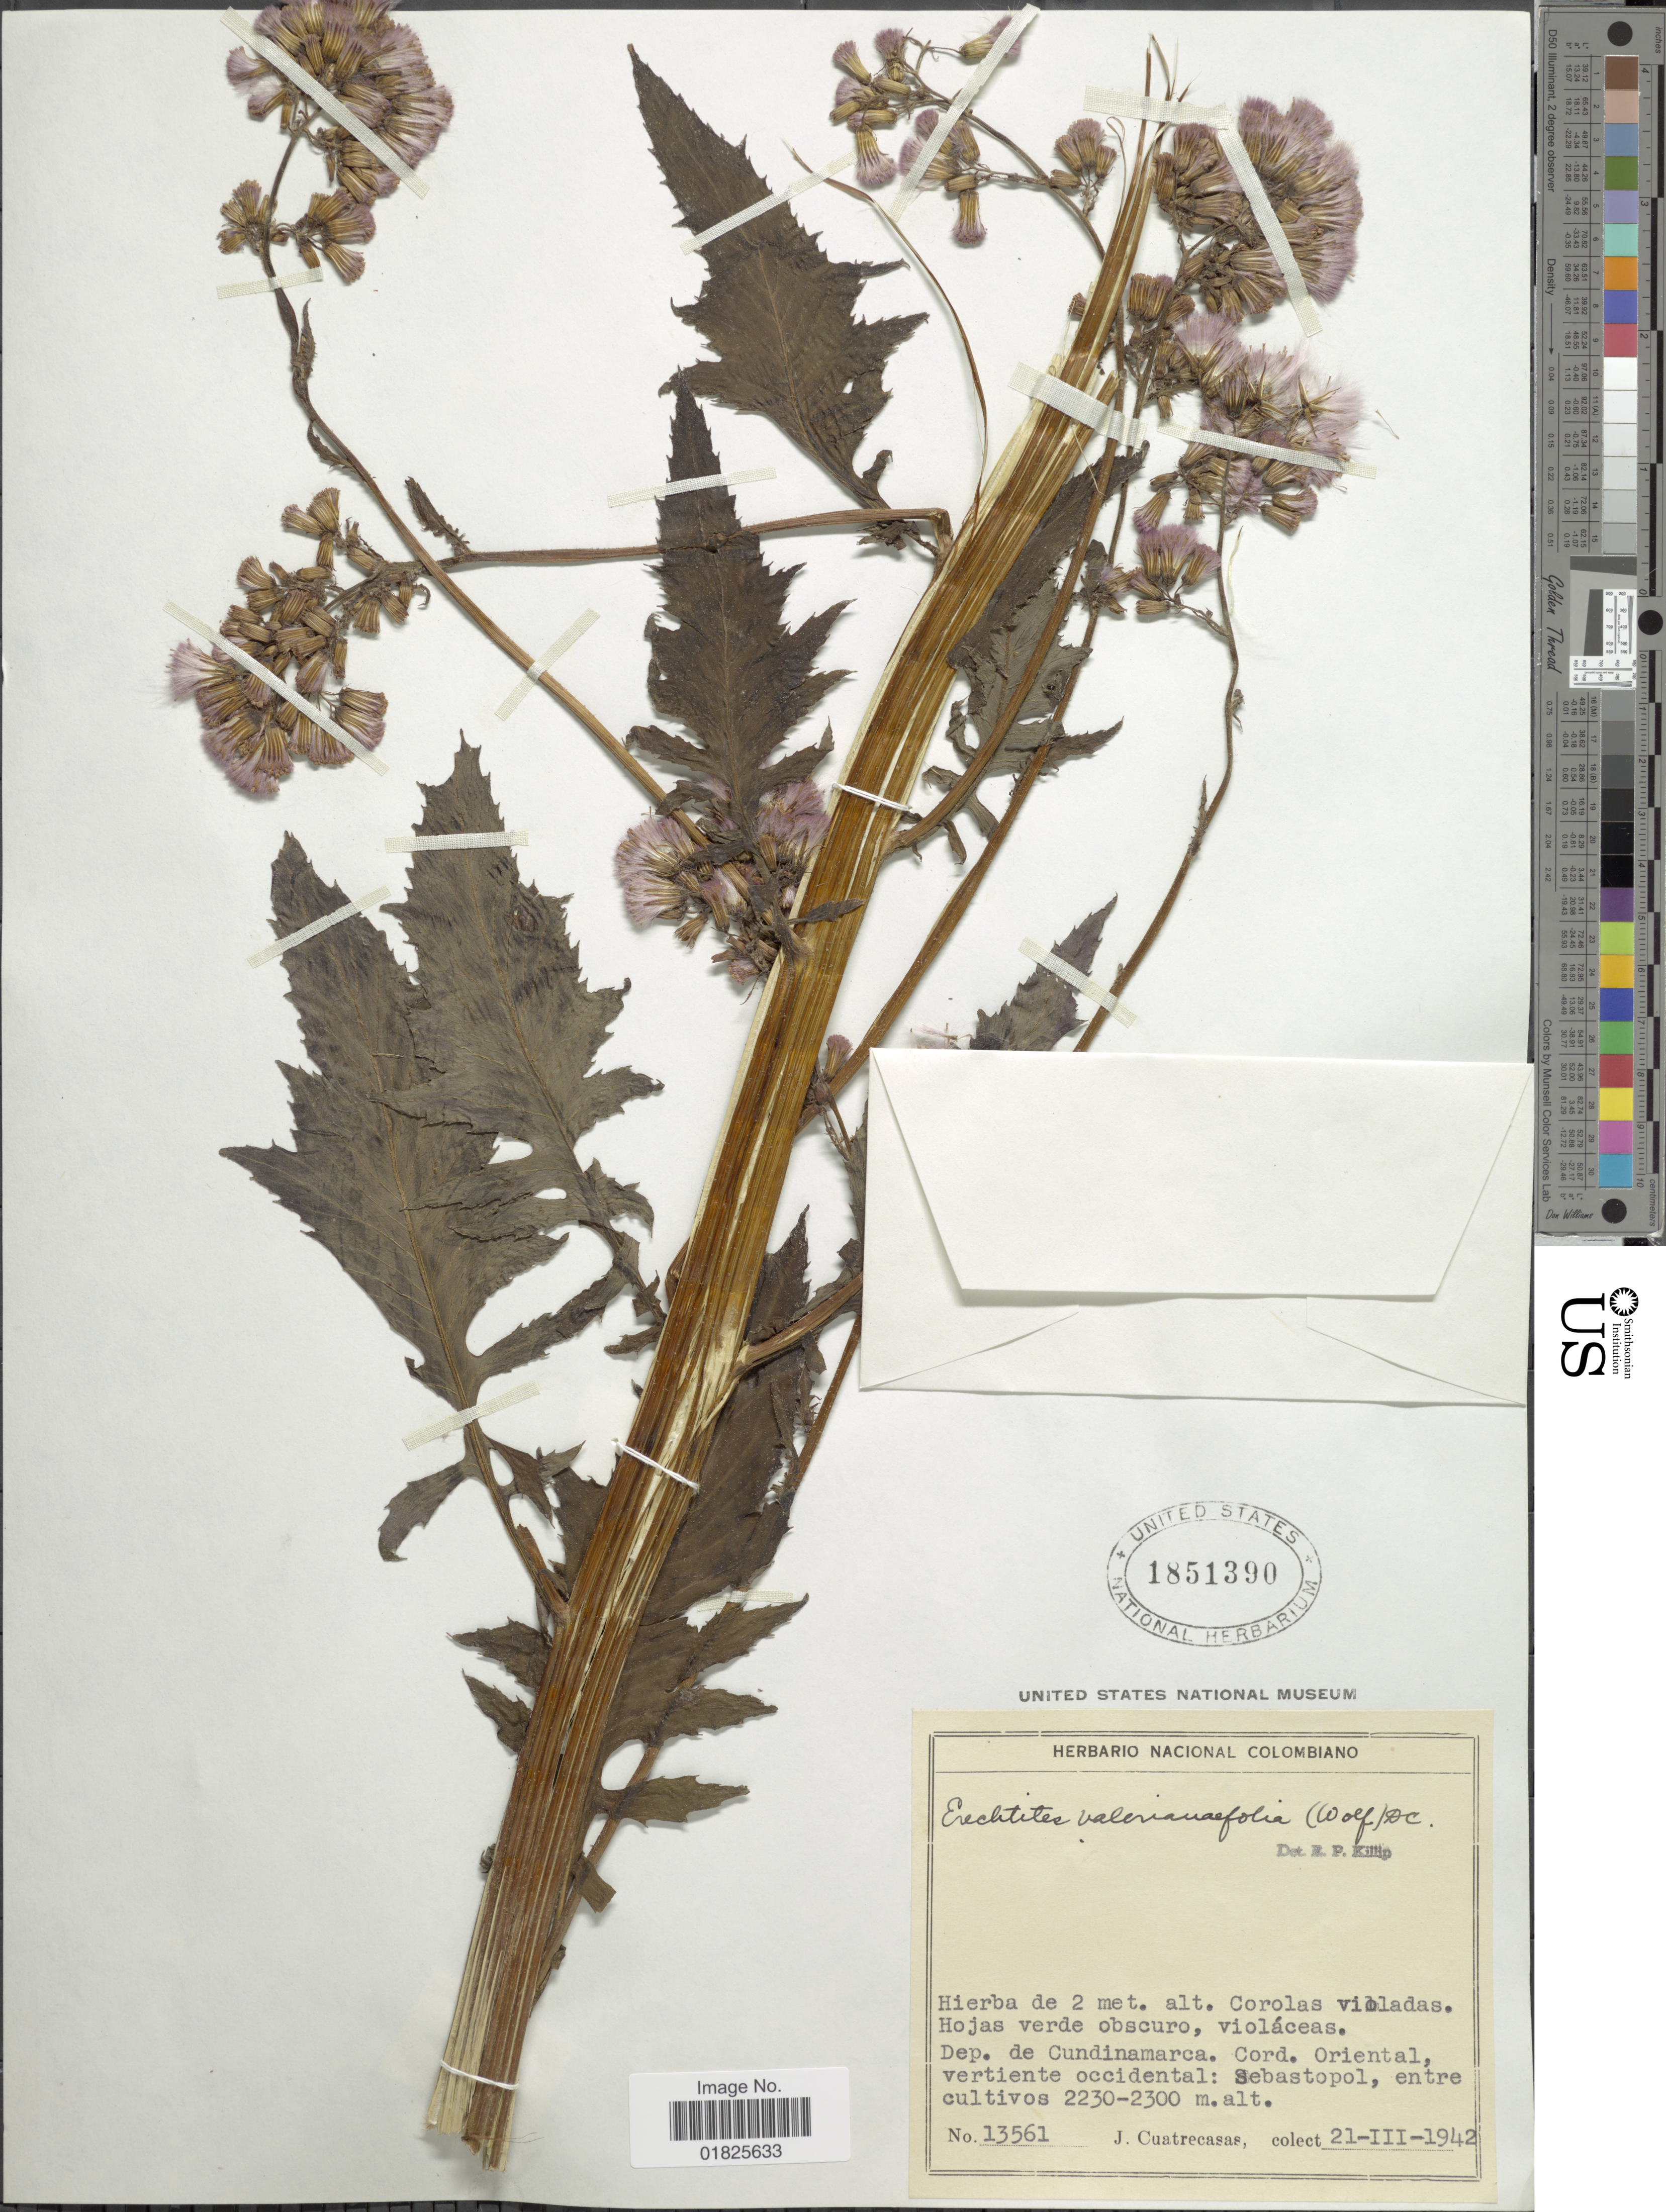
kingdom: Plantae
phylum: Tracheophyta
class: Magnoliopsida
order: Asterales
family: Asteraceae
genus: Erechtites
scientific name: Erechtites valerianifolius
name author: (Link ex Spreng.) DC.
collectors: J. Cuatrecasas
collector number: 13561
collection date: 1942-03-21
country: Colombia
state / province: Cundinamarca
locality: Cord. Oriental, vertiente occidental: Sebastopol entre cultivos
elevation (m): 2230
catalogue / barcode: US 1851390